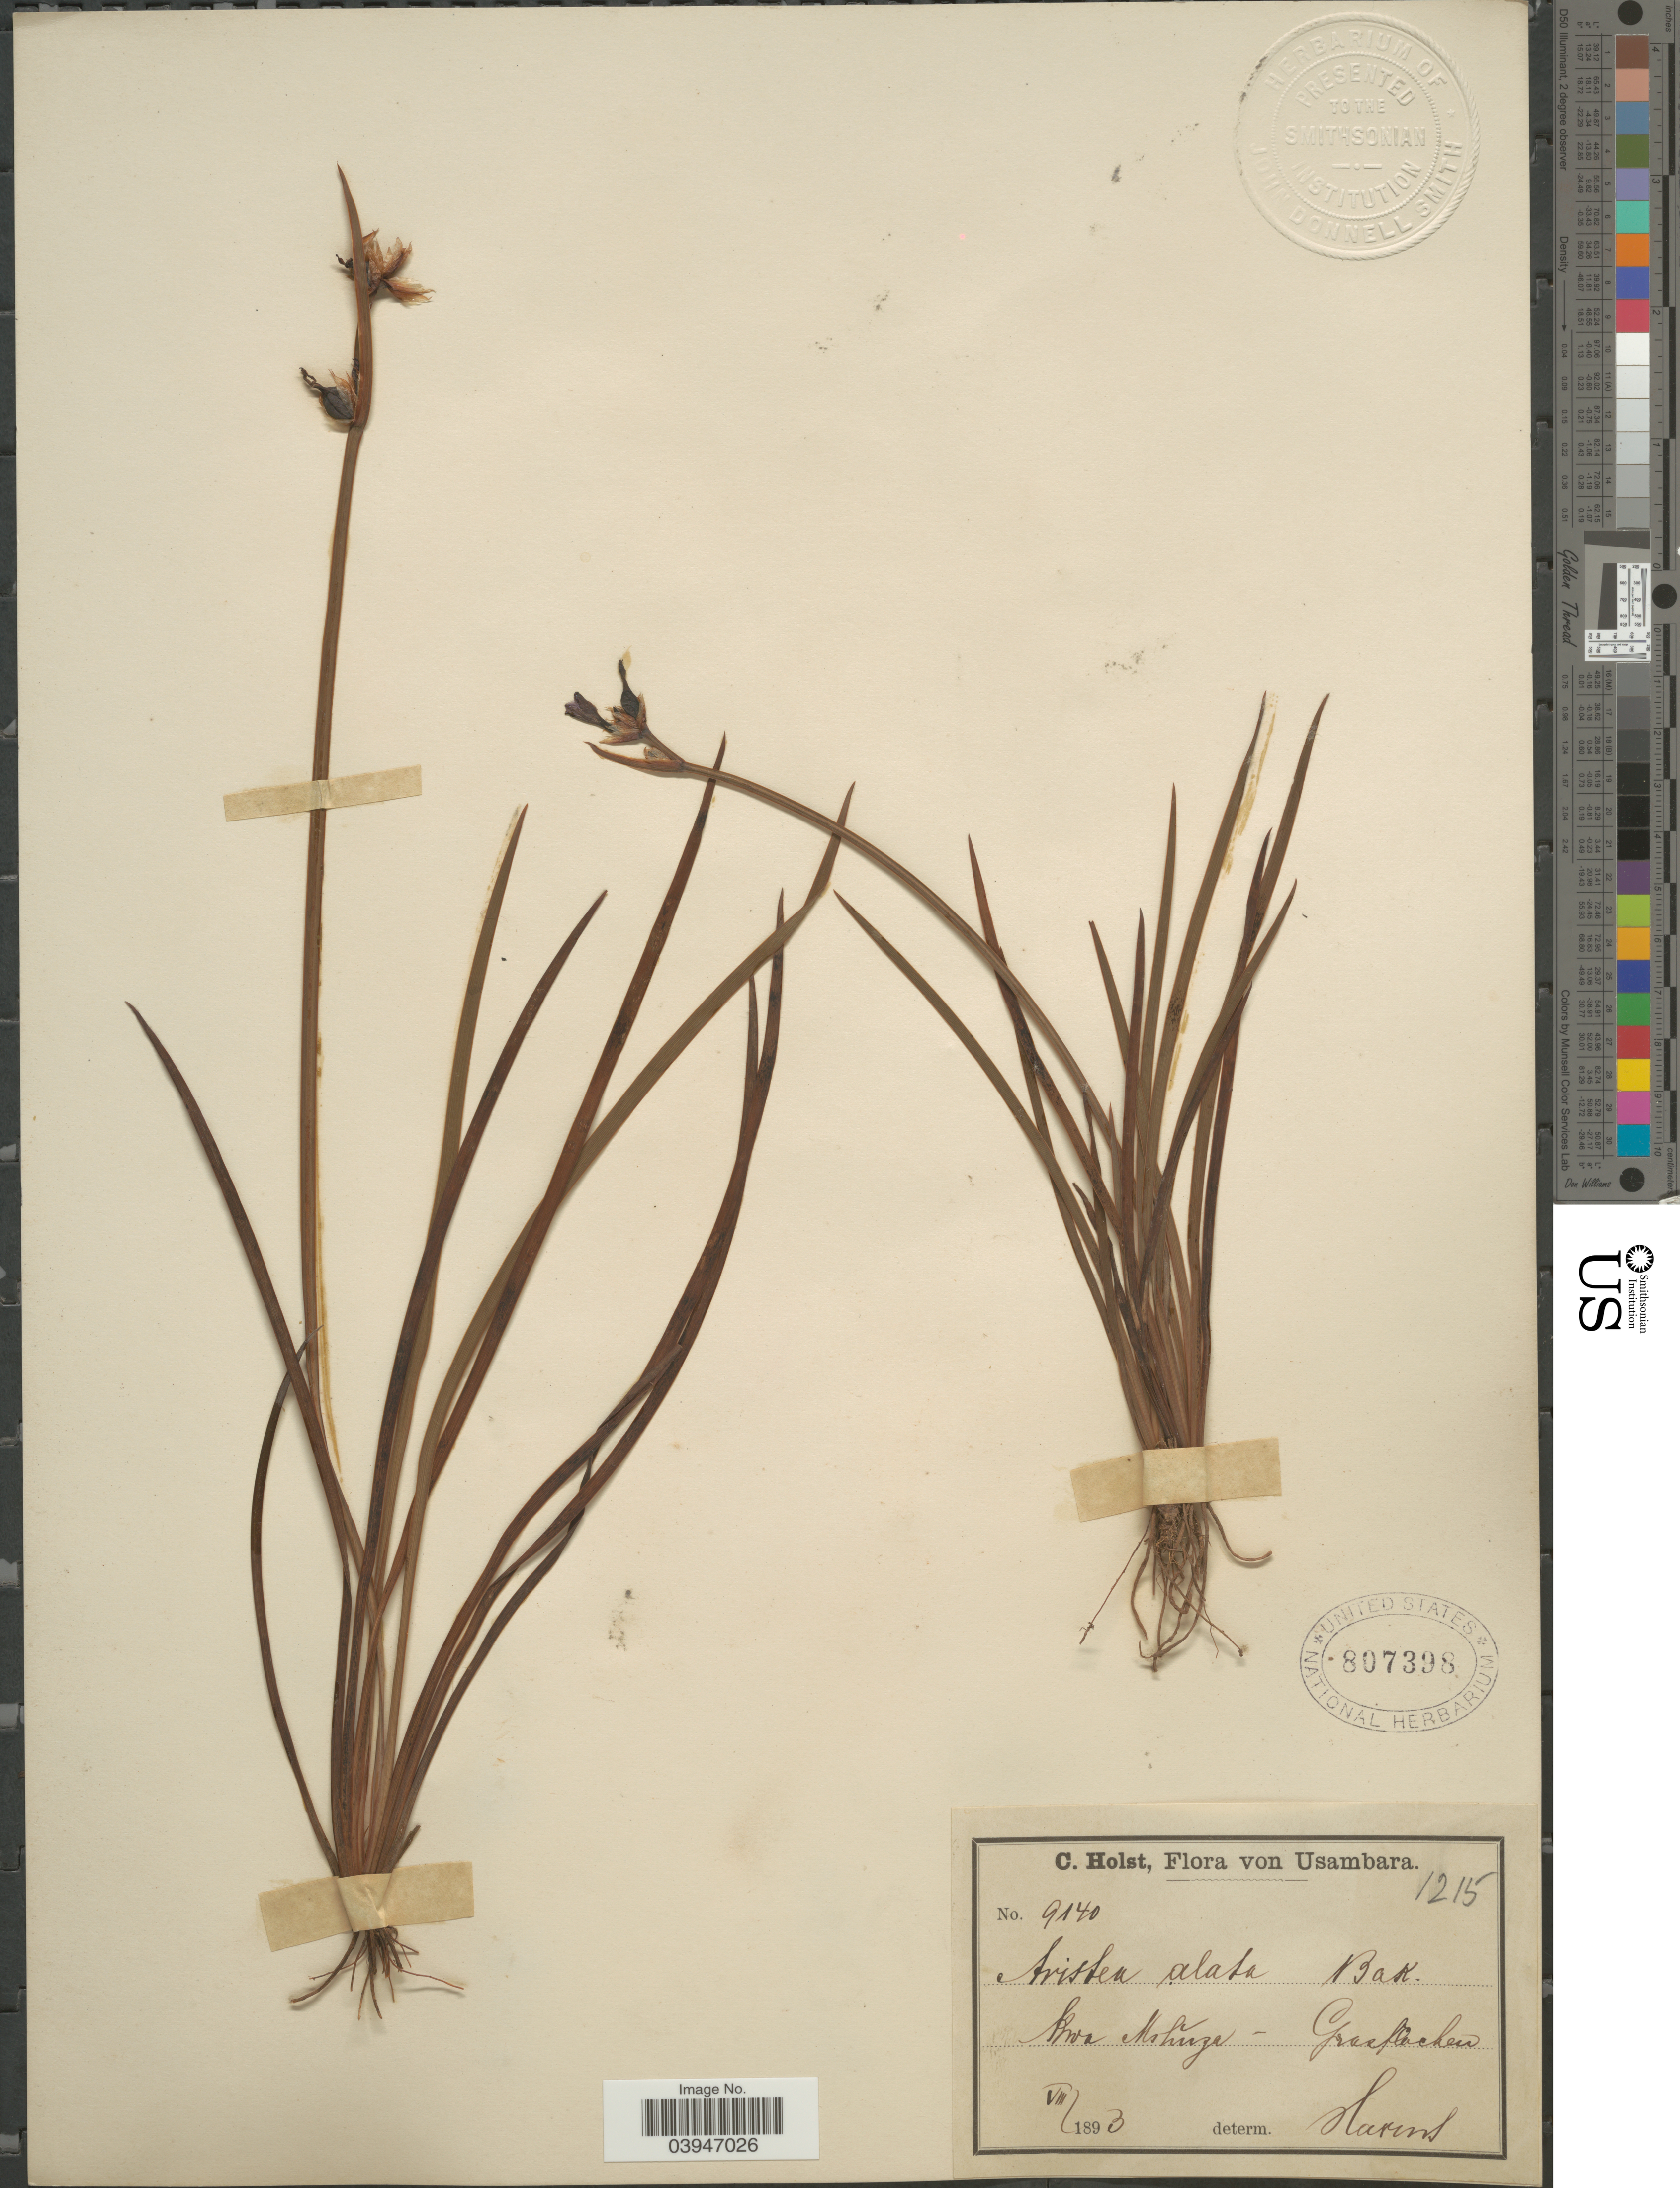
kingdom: Plantae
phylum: Tracheophyta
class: Liliopsida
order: Asparagales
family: Iridaceae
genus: Aristea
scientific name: Aristea alata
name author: Baker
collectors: C. H. Holst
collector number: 9140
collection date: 1893-08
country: Tanzania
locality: Usambara. Kwa Mshuza.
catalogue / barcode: US 807398